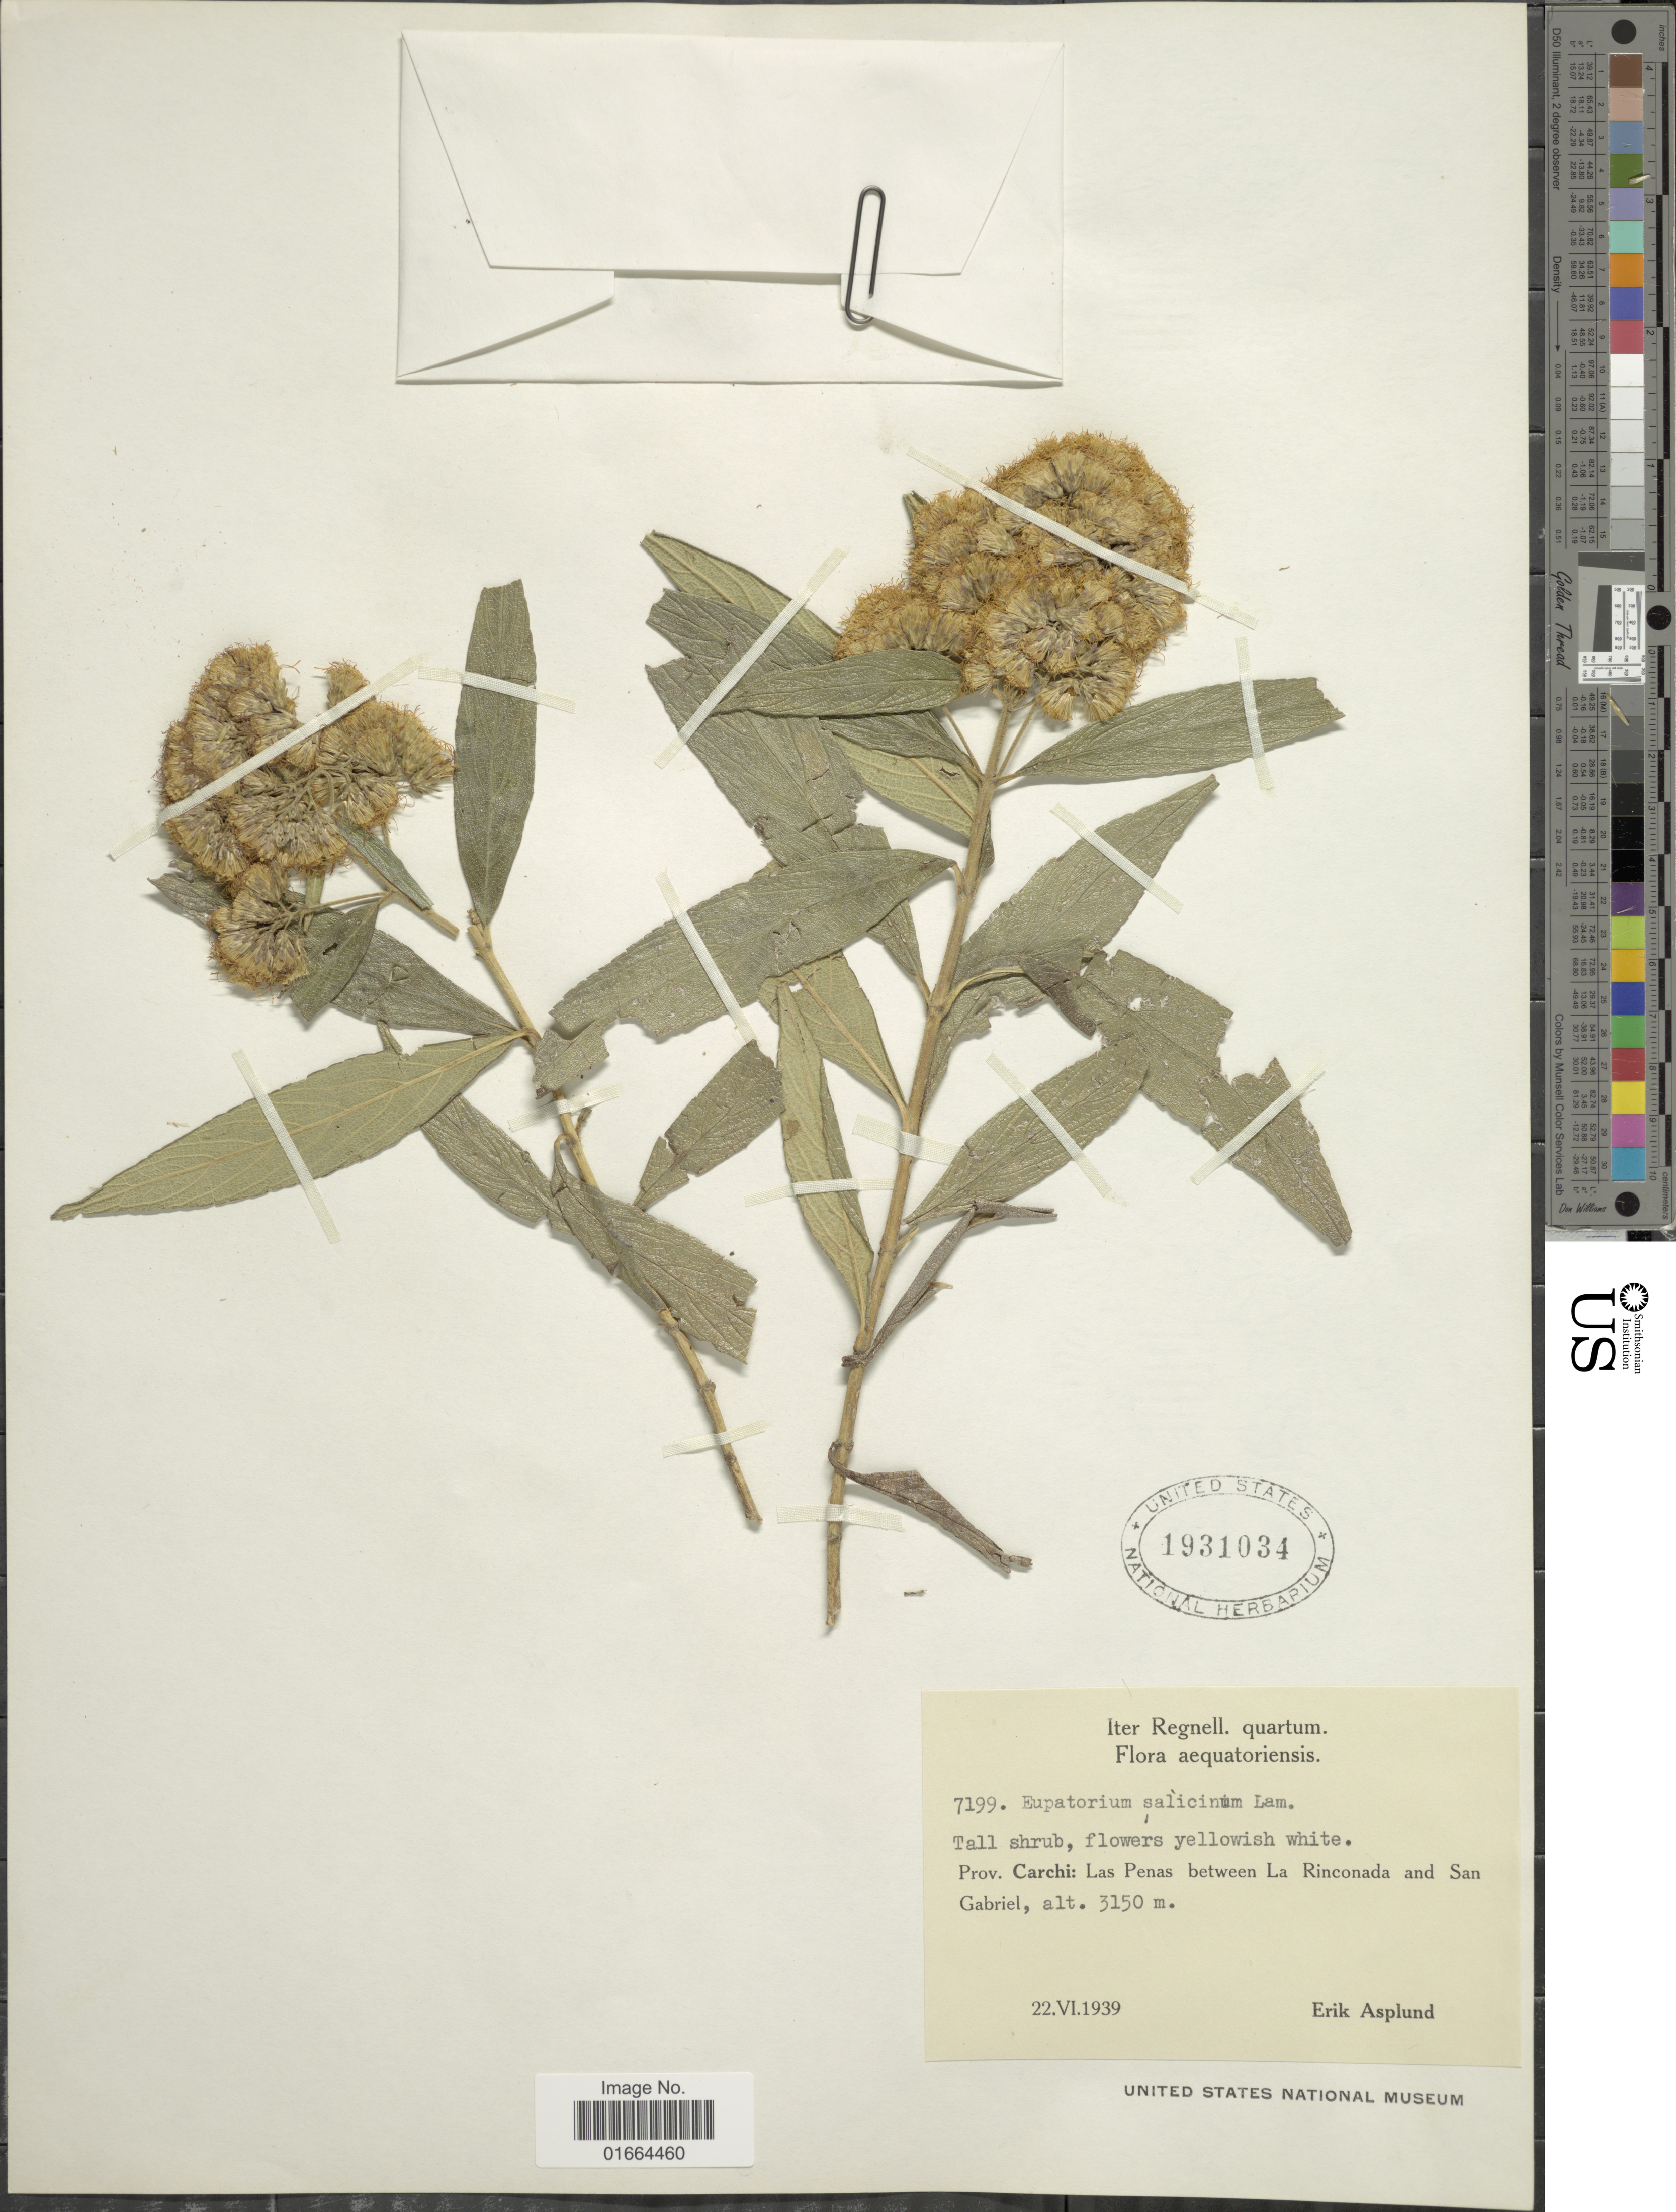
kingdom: Plantae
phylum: Tracheophyta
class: Magnoliopsida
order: Asterales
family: Asteraceae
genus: Badilloa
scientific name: Badilloa salicina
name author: (Lam.) R.M. King & H. Rob.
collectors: E. Asplund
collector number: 7199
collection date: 1939-06-22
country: Ecuador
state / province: Carchi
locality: Prov. Carchi: Las Penas between La Rinconada and San Gabriel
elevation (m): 3150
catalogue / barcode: US 1931034